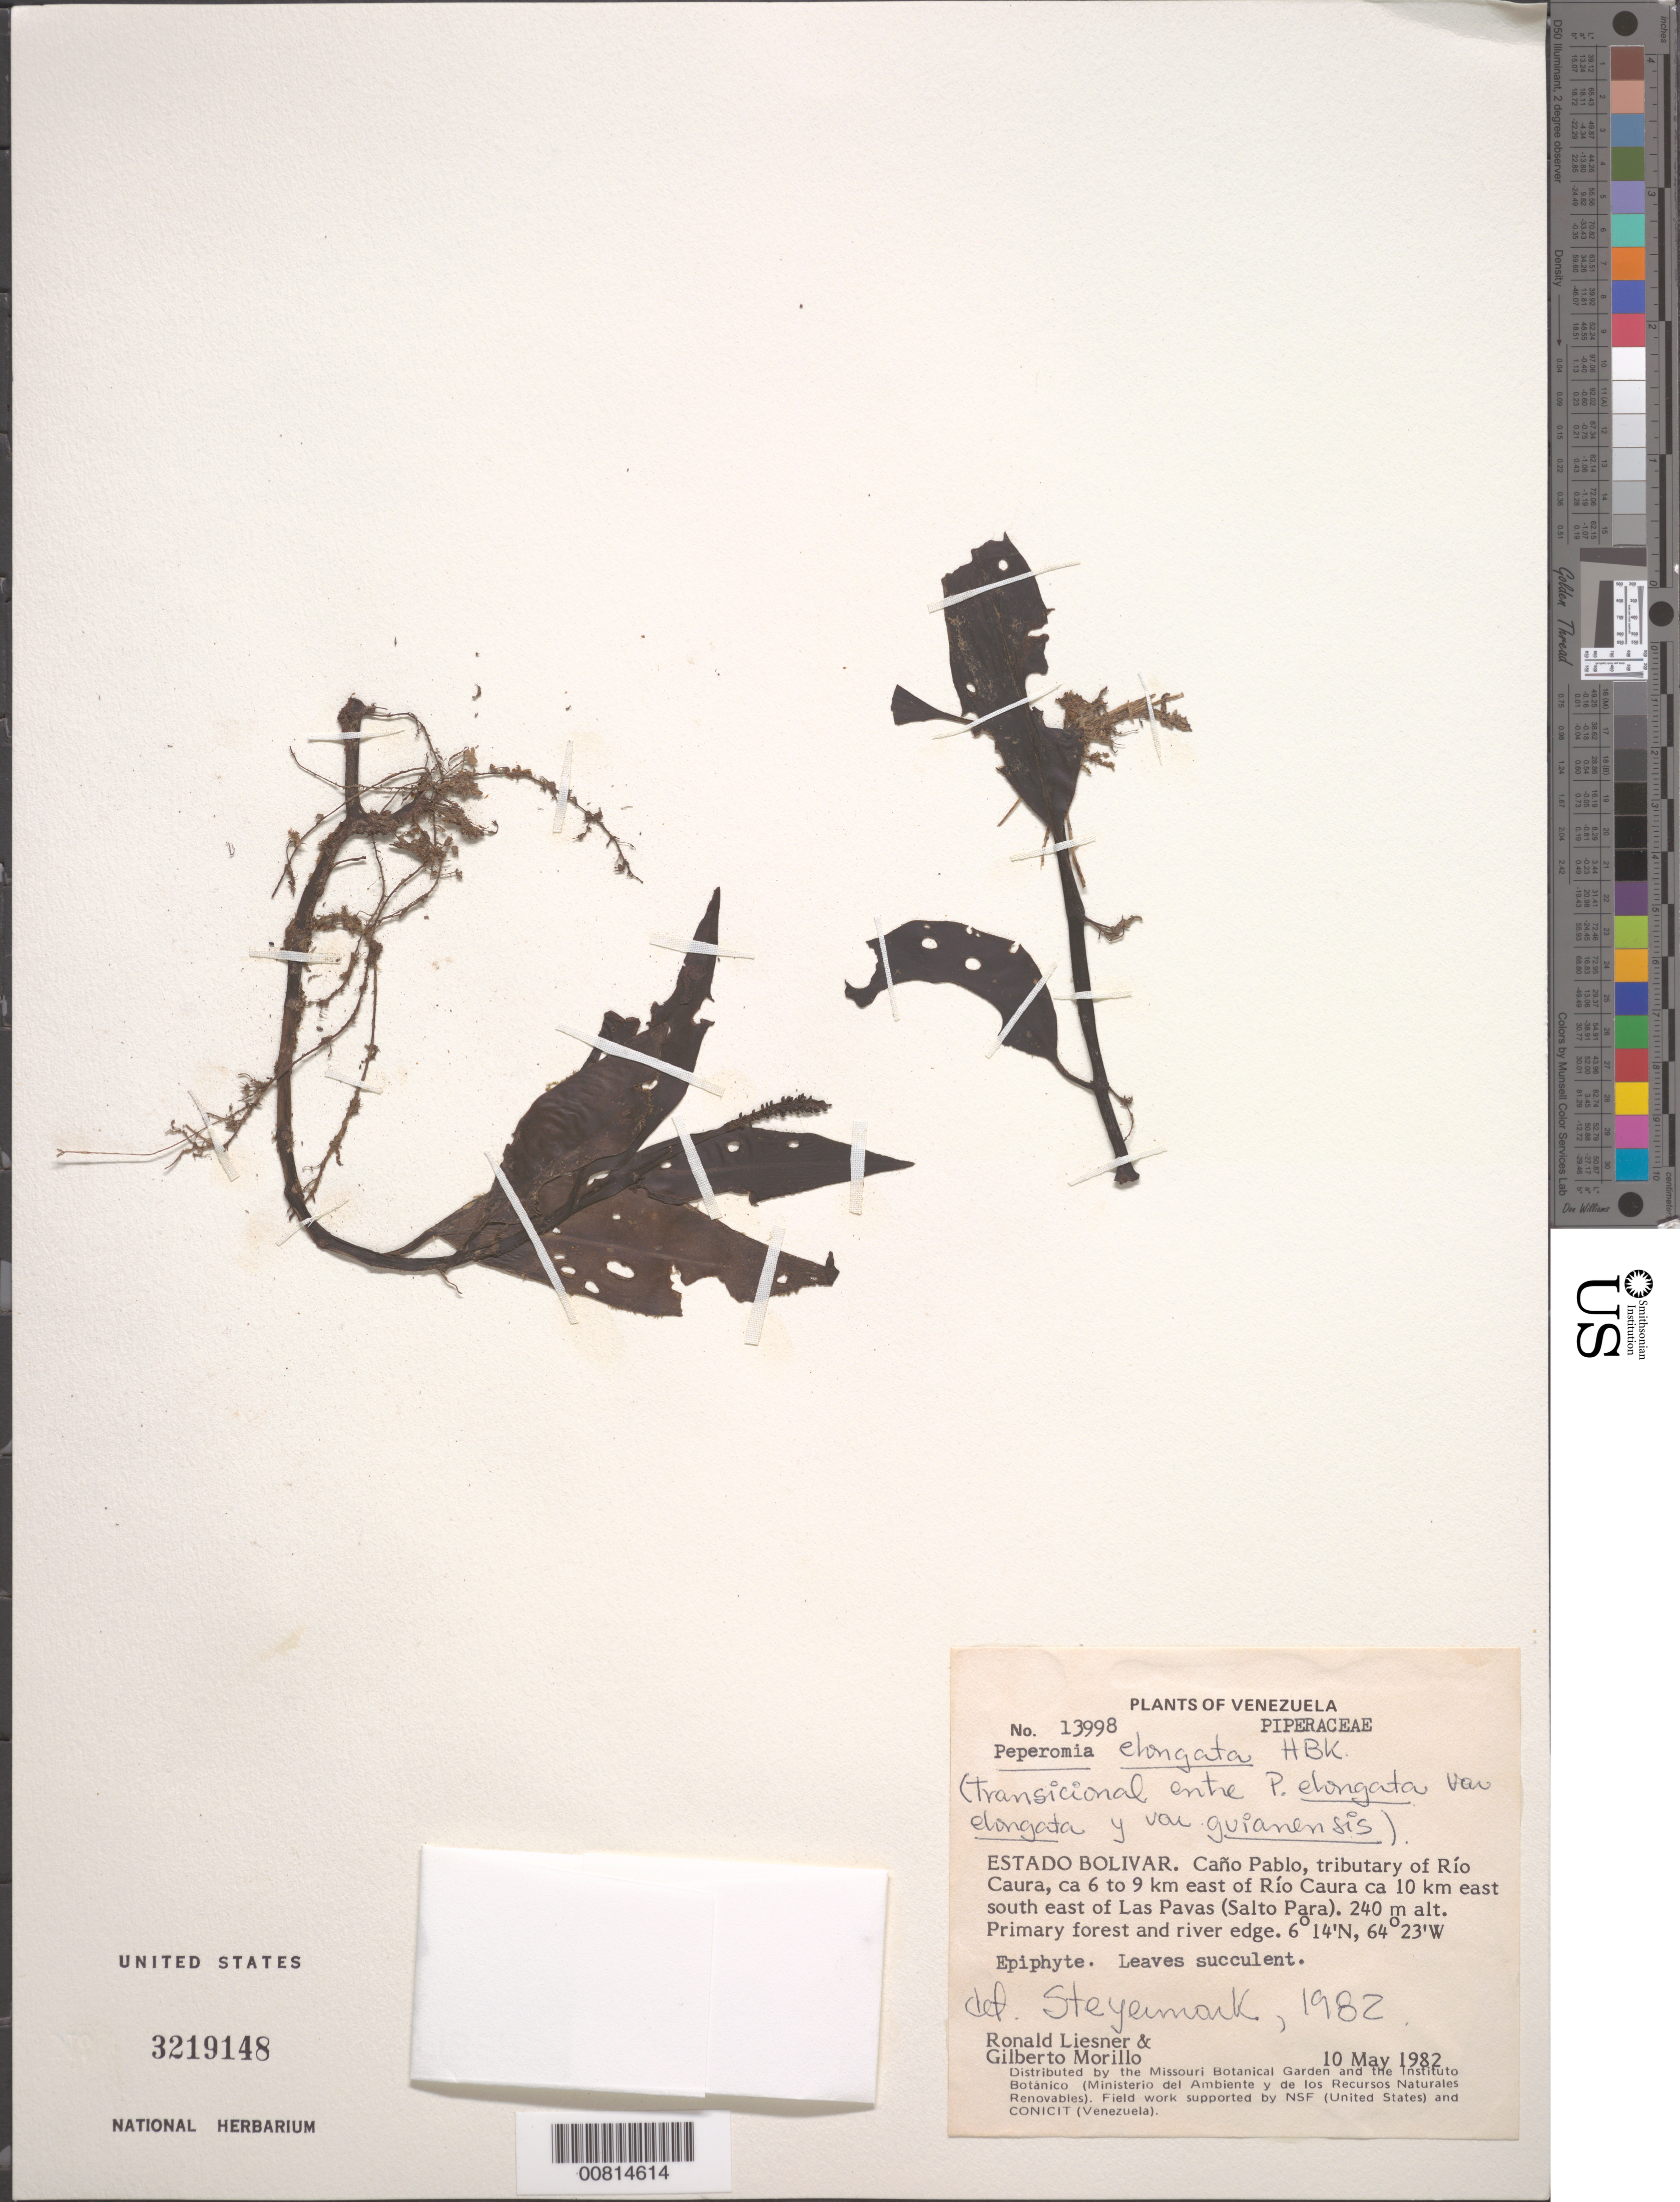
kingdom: Plantae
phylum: Tracheophyta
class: Magnoliopsida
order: Piperales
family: Piperaceae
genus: Peperomia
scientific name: Peperomia elongata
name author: Kunth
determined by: Steyermark, Julian A., (VEN)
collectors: R. L. Liesner & G. N. Morillo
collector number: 13998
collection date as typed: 10-May-82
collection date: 1982-05-10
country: Venezuela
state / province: Bolívar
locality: Caño Pablo, tributary of Río Caura, ca 6-9 km E of Río Caura, ca 10 km ESE of Las Pavas (Salto Para)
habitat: Primary forest and river edge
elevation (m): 240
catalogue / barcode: US 3219148